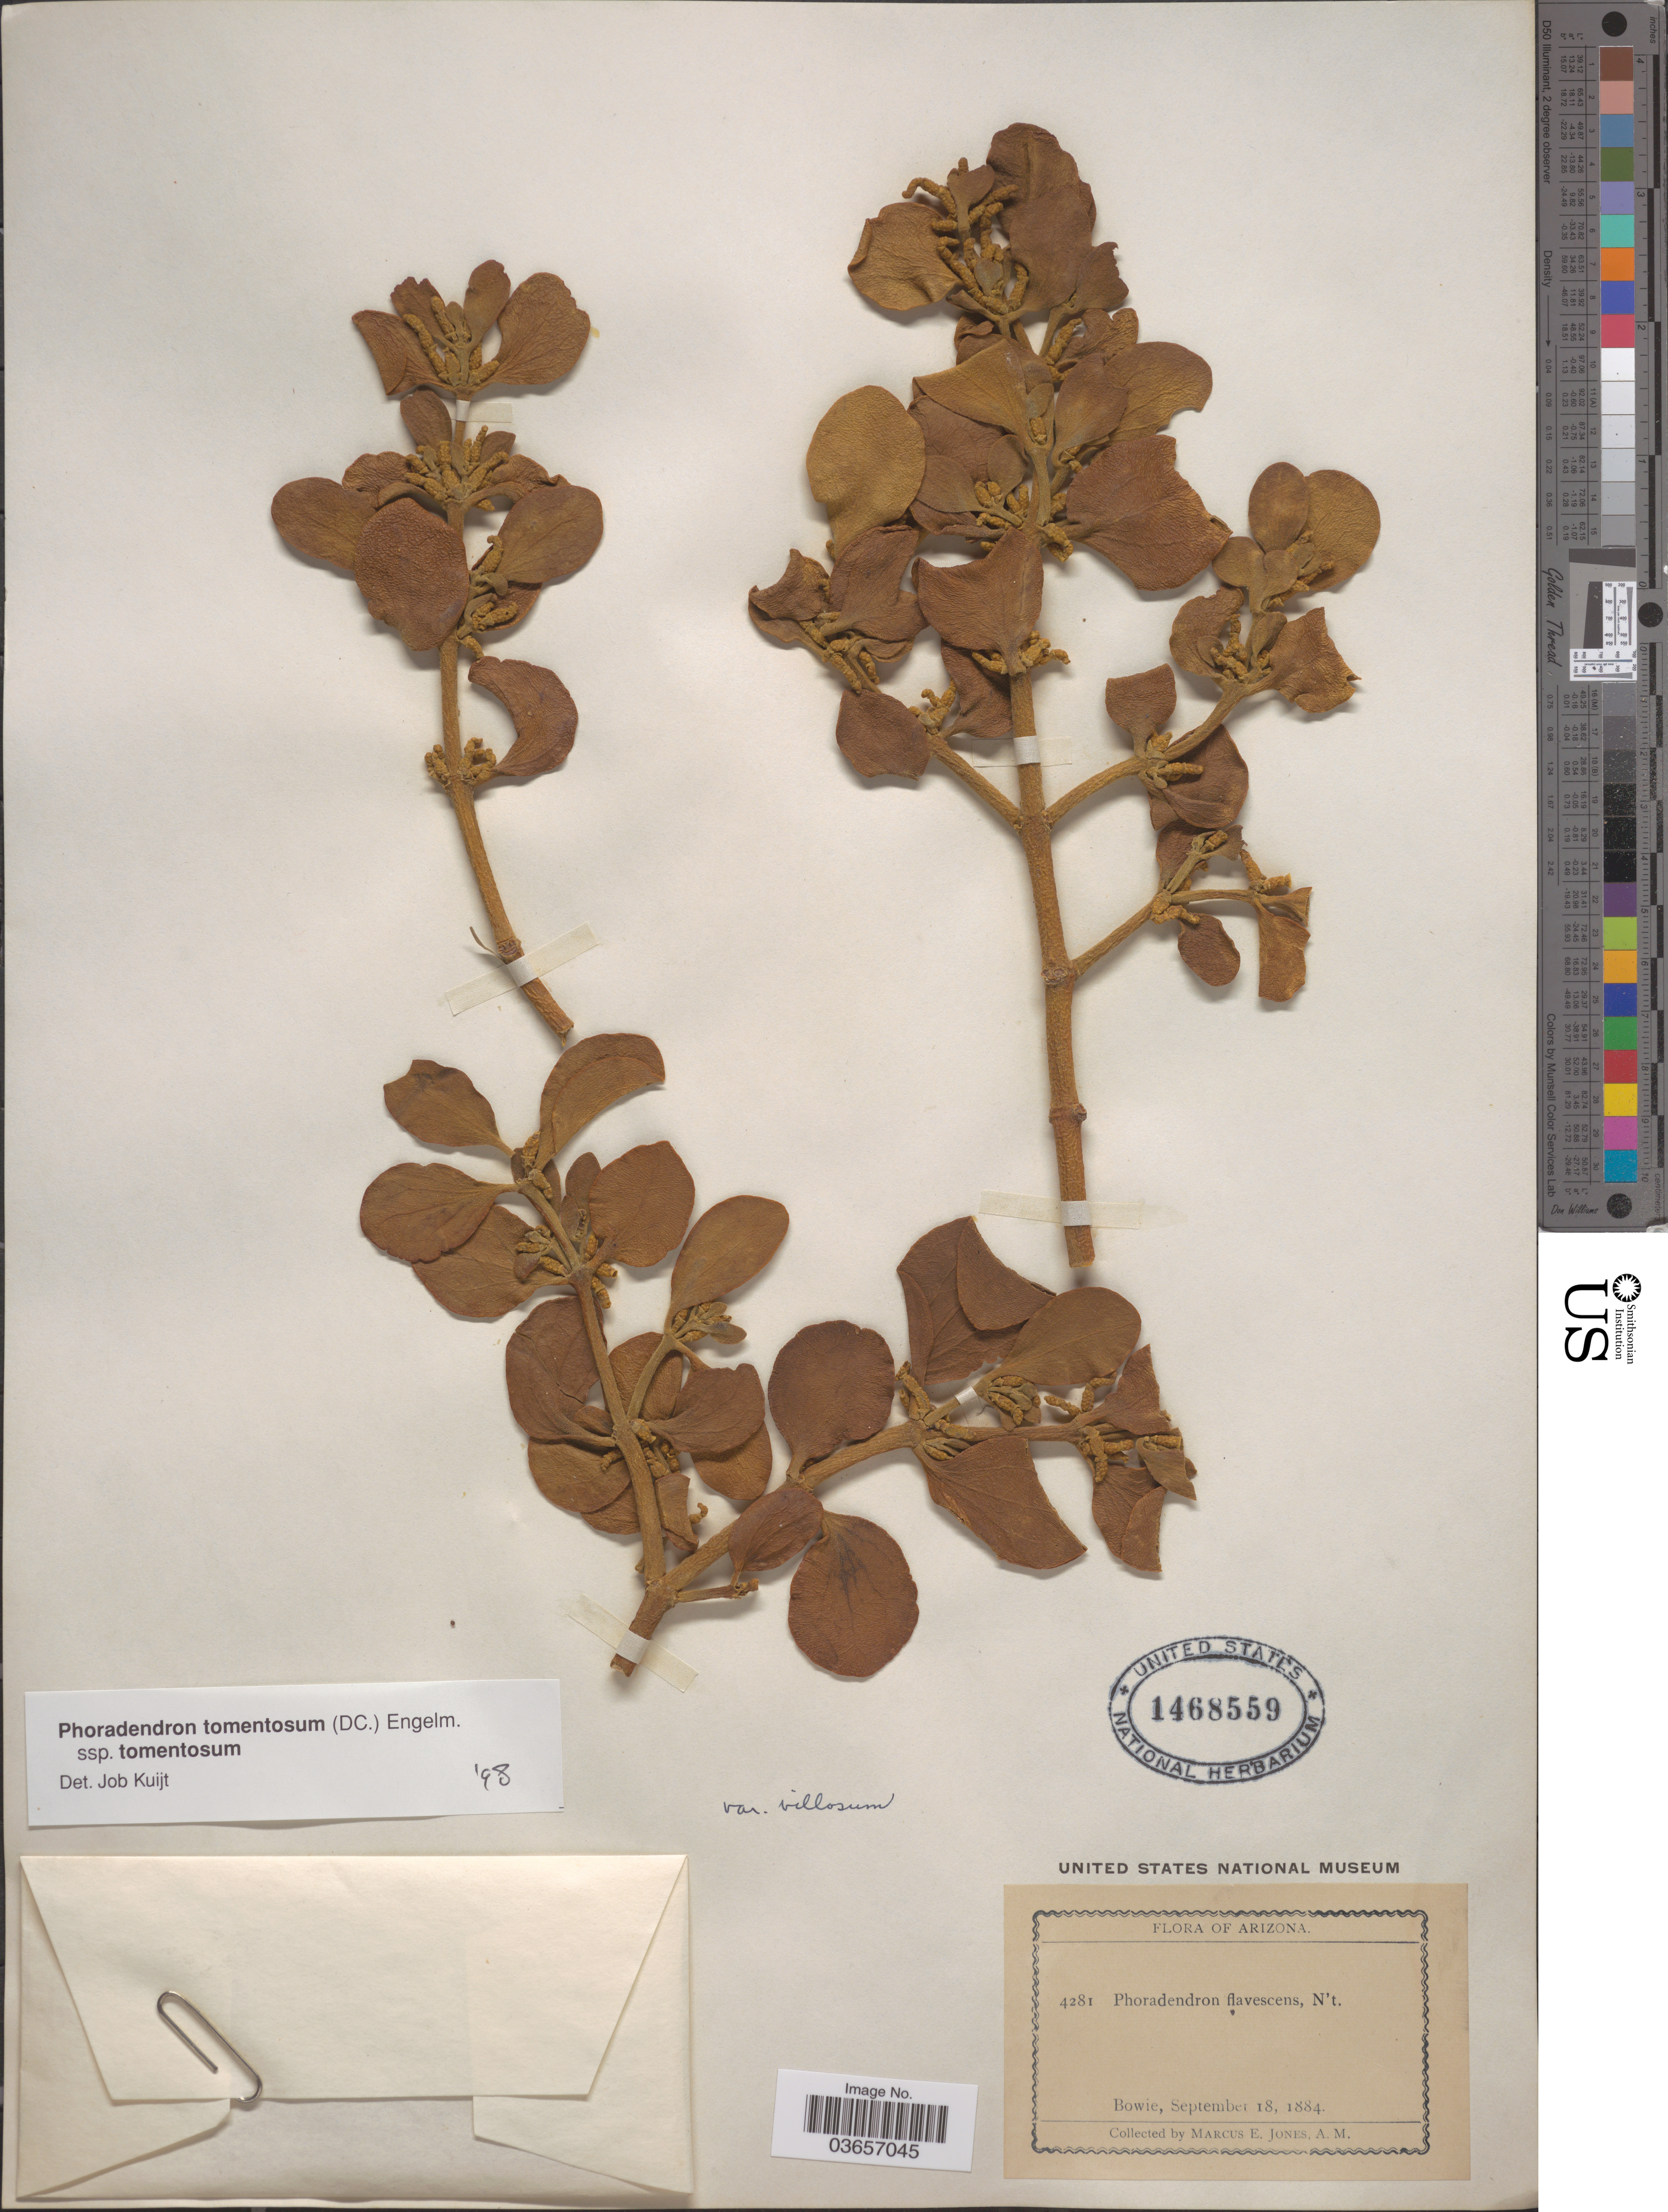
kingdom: Plantae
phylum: Tracheophyta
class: Magnoliopsida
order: Santalales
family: Viscaceae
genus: Phoradendron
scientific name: Phoradendron tomentosum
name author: DC.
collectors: M. E. Jones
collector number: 4281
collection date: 1884-09-18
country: United States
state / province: Arizona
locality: Bowie.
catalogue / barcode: US 1468559